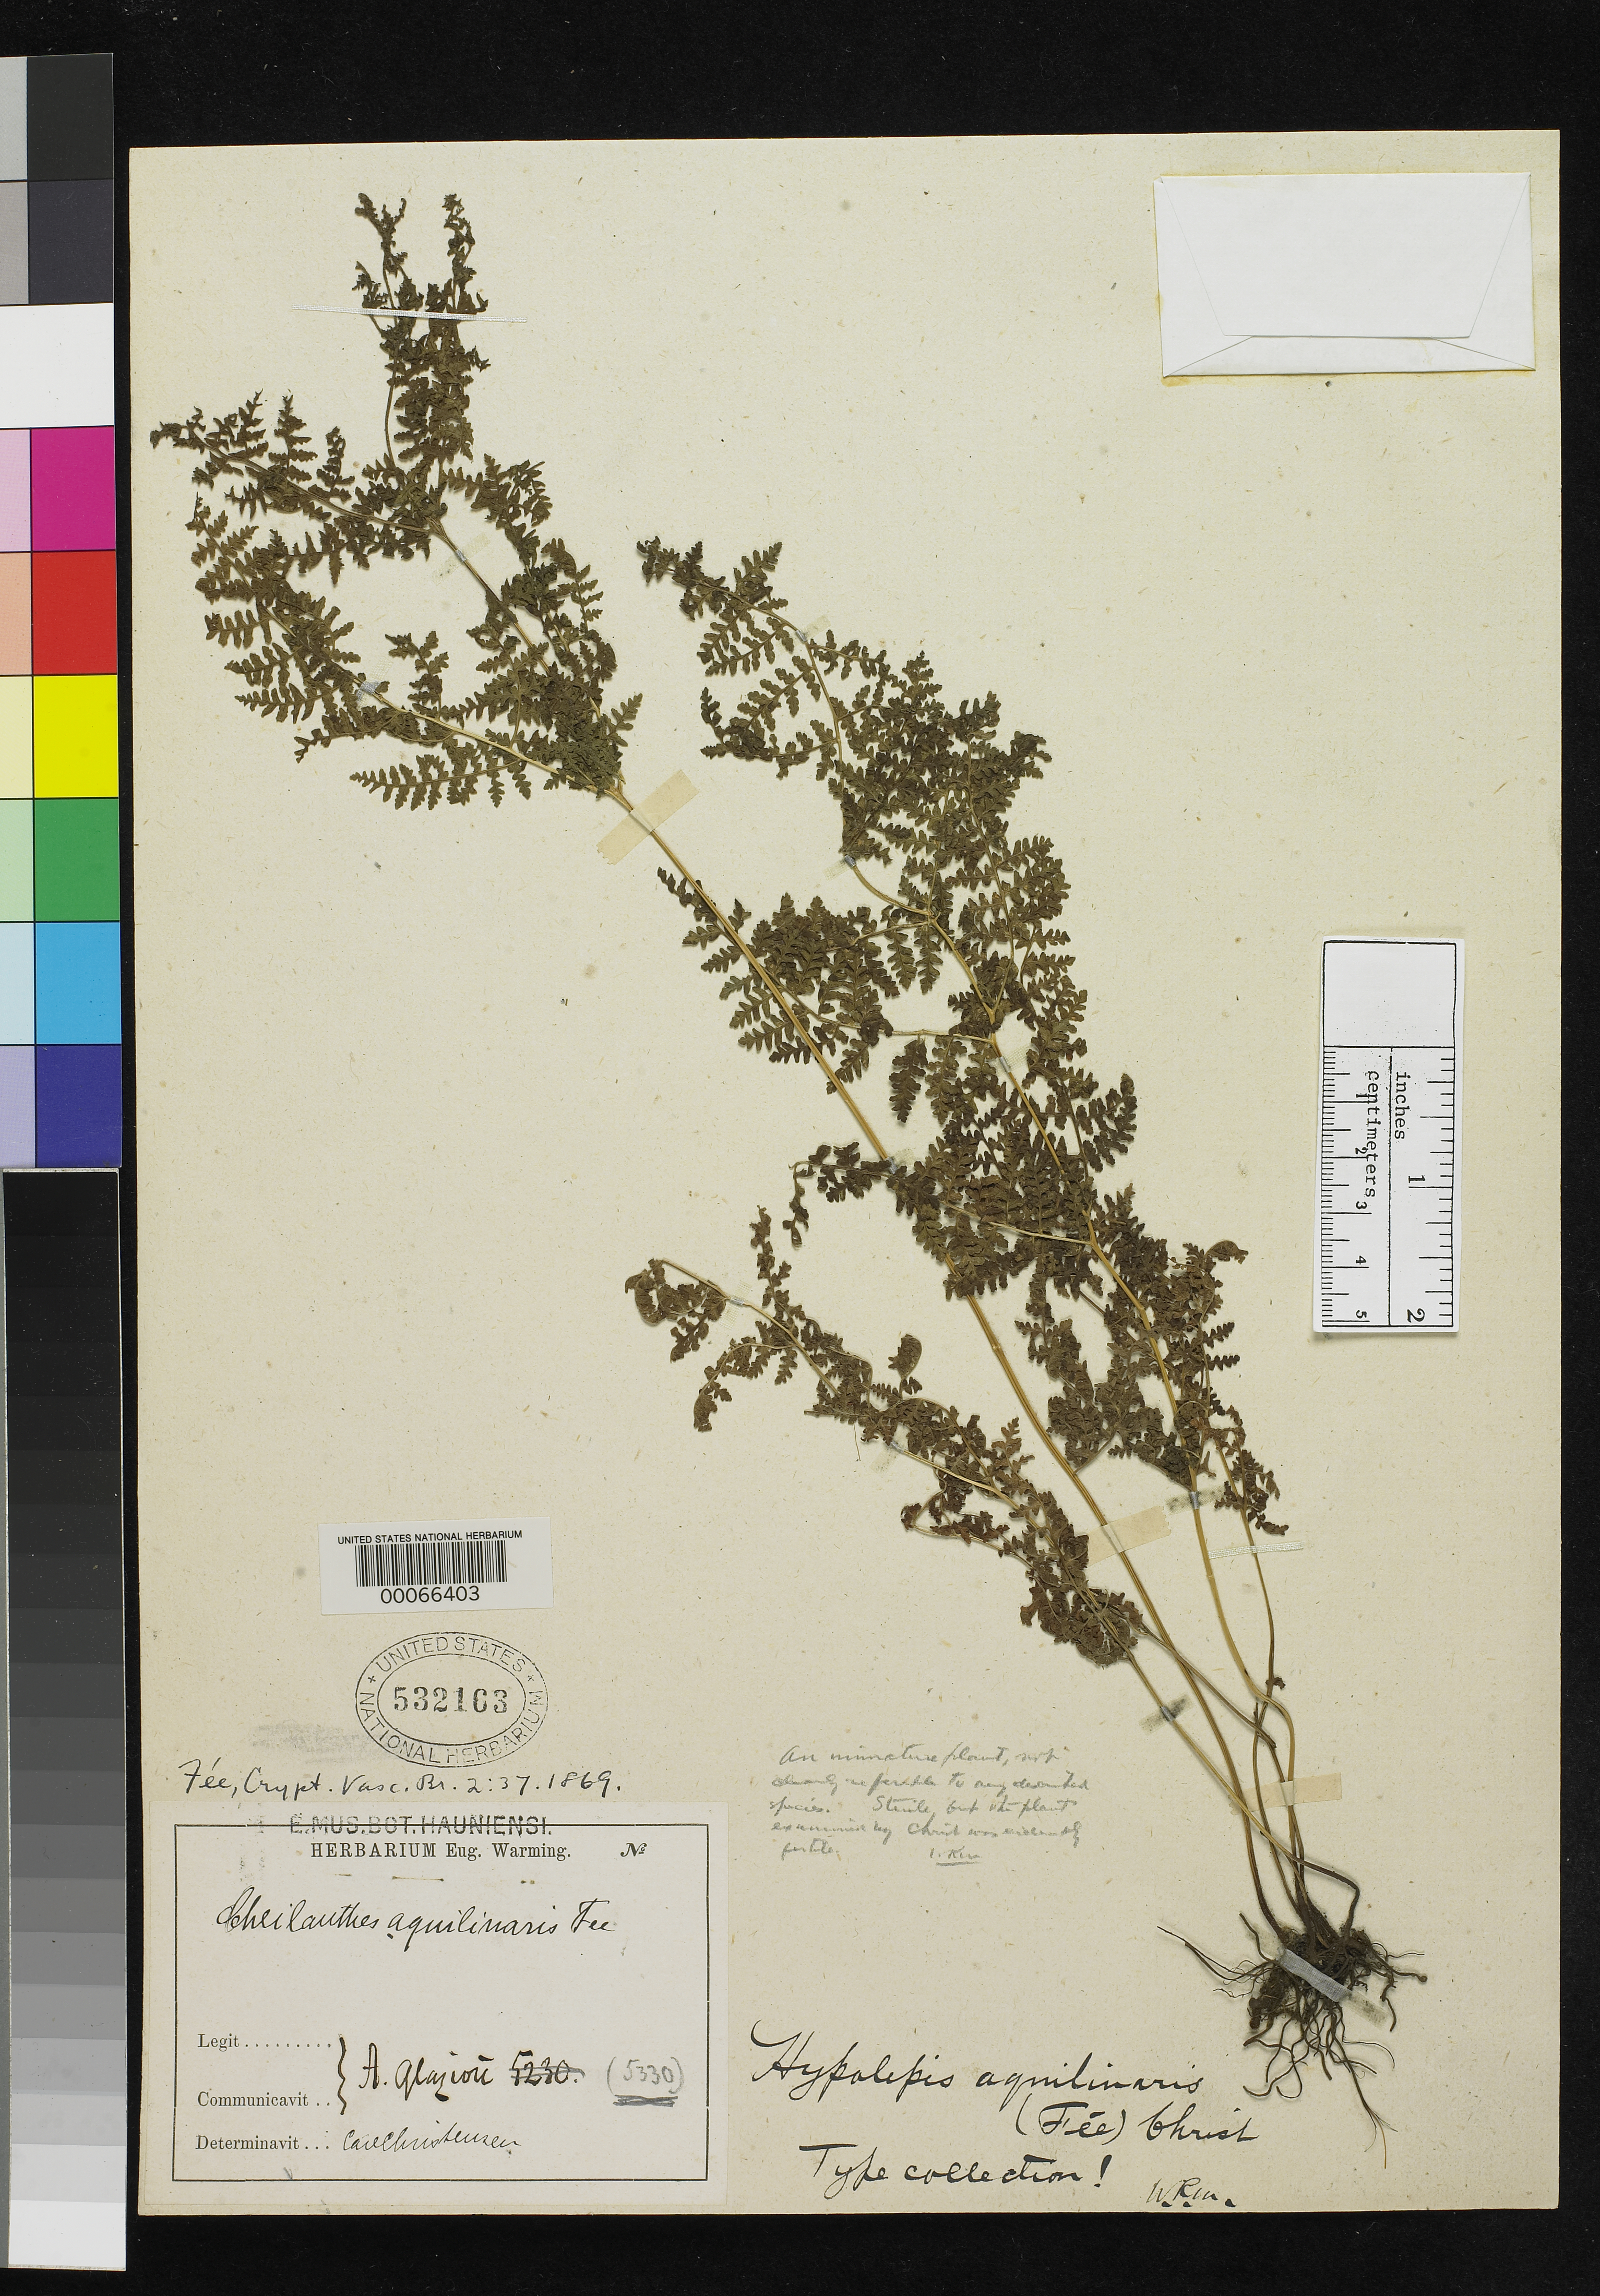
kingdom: Plantae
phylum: Tracheophyta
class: Polypodiopsida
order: Polypodiales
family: Pteridaceae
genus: Cheilanthes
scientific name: Cheilanthes aquilinaris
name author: Fée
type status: Isotype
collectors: A. F. M. Glaziou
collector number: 5330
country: Brazil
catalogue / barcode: US 532163